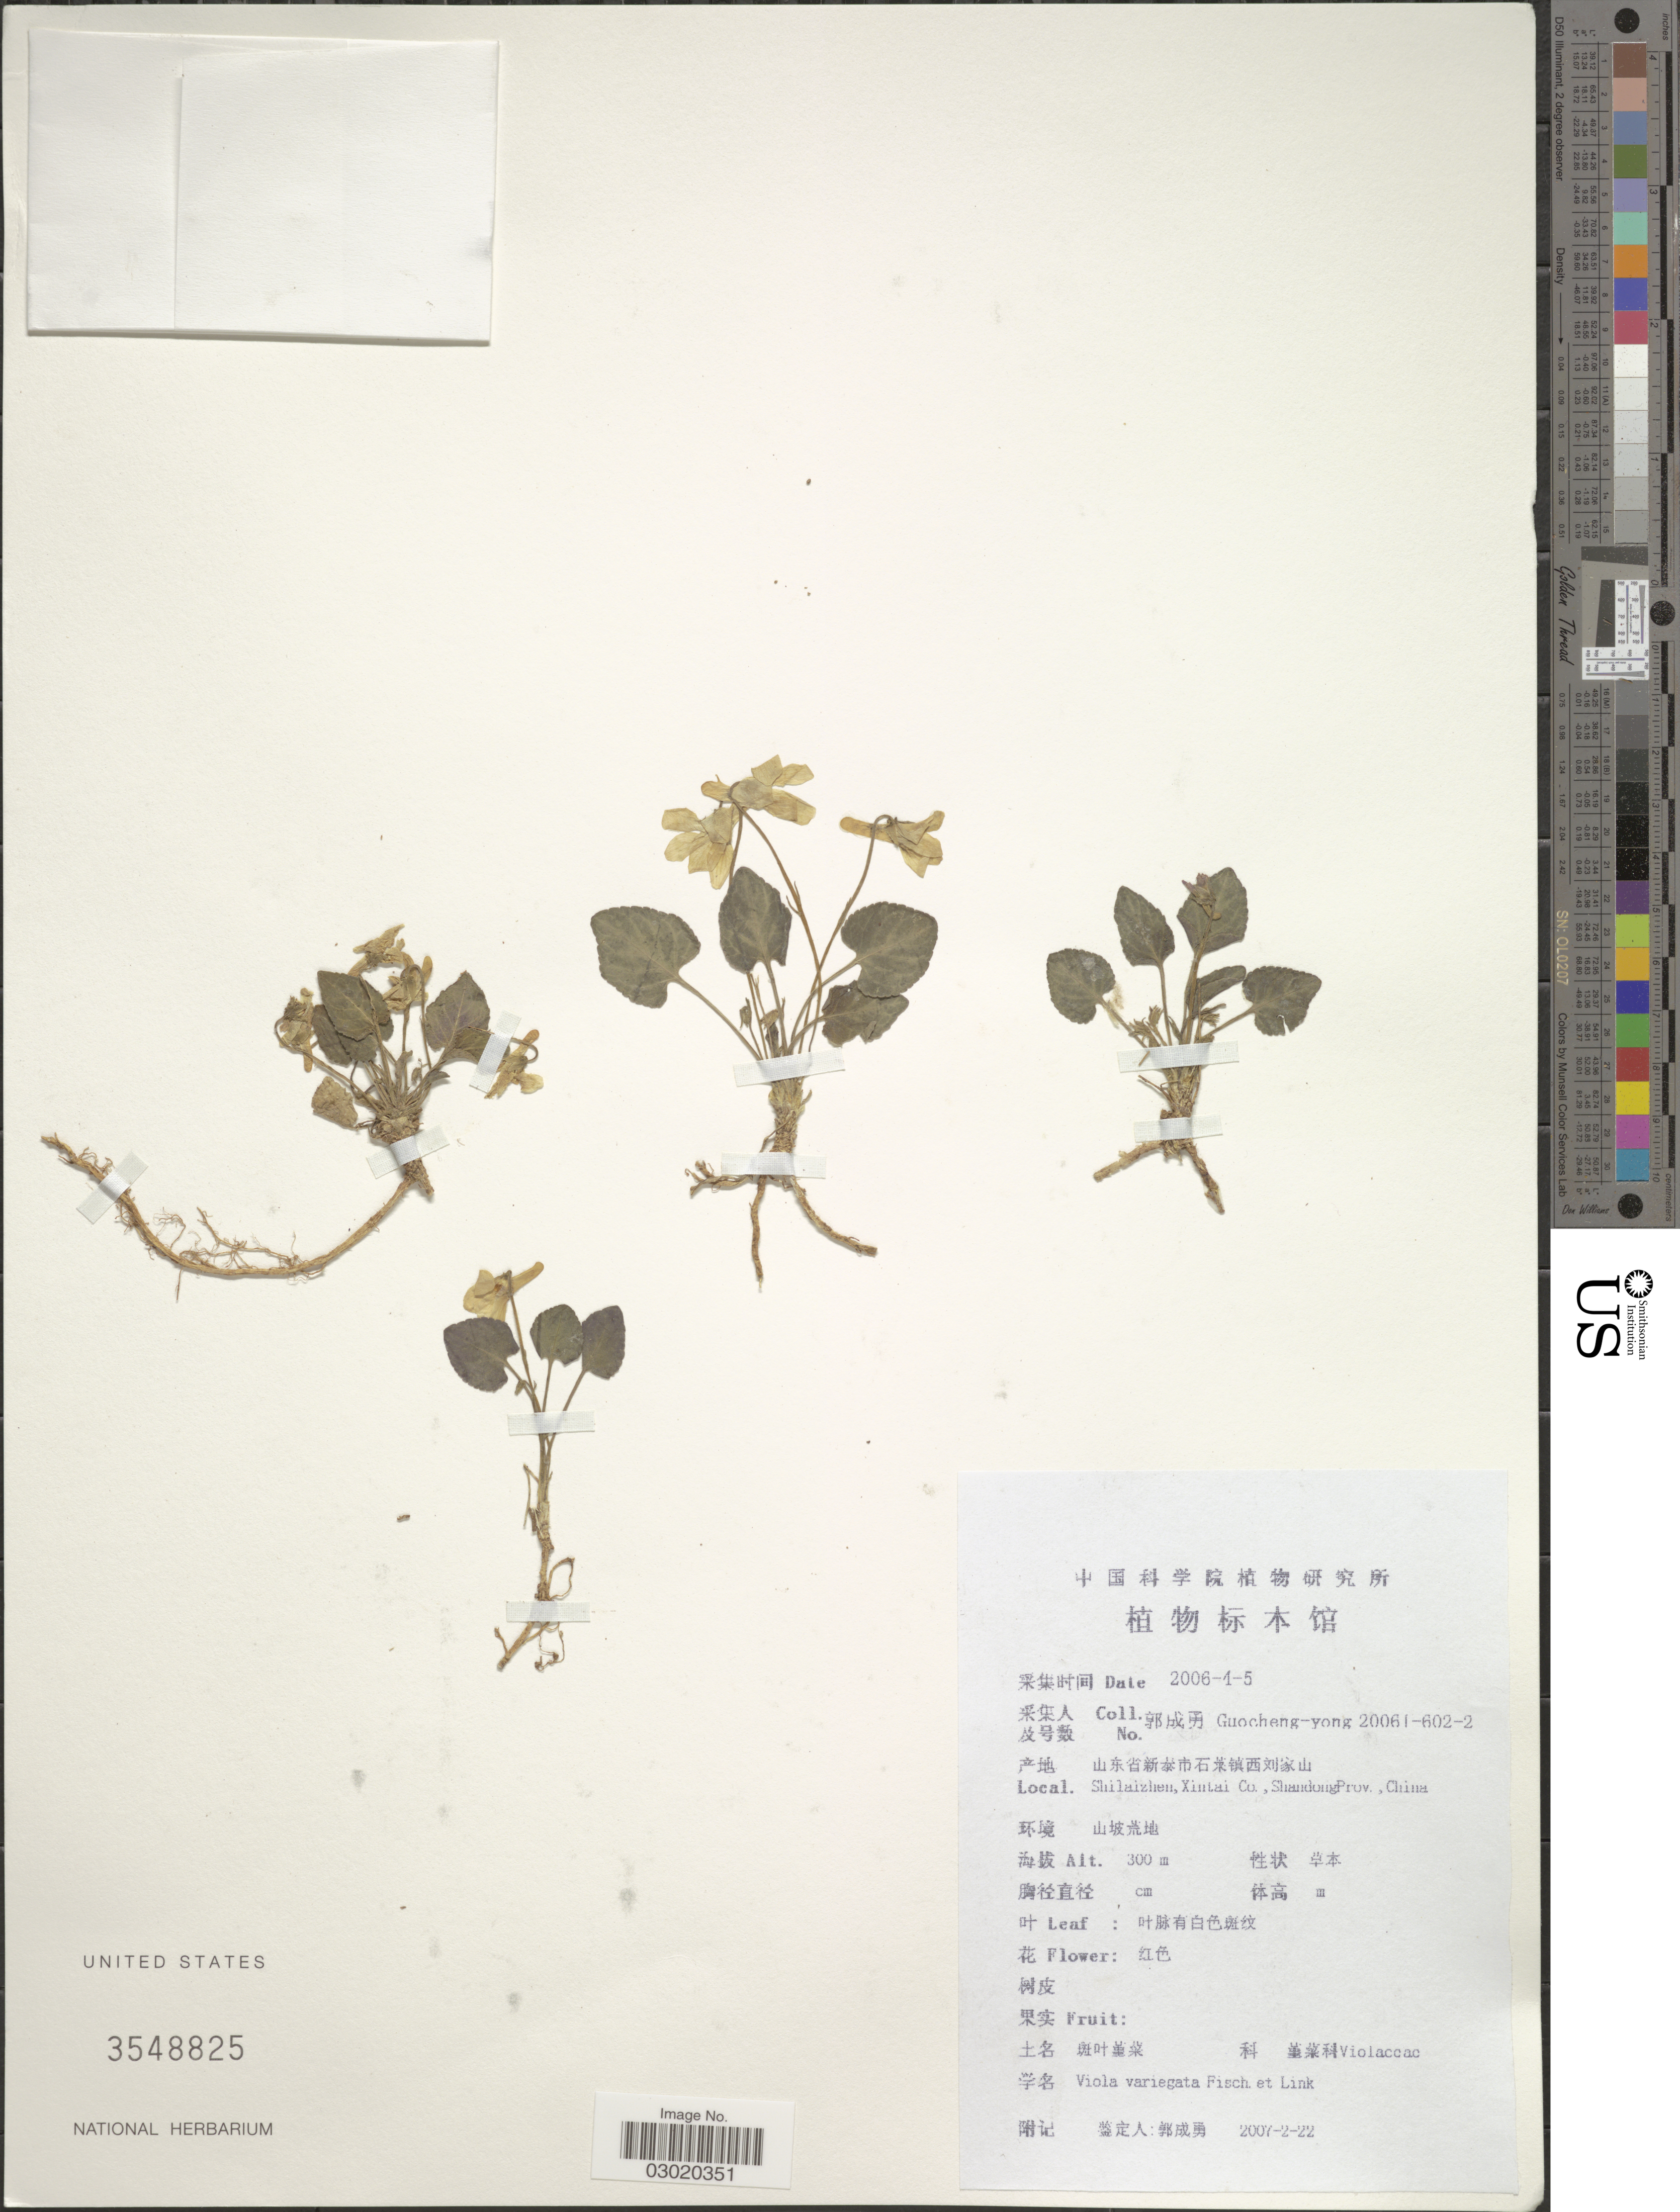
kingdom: Plantae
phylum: Tracheophyta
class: Magnoliopsida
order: Malpighiales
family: Violaceae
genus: Viola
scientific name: Viola variegata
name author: Fisch. ex Link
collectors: Guo cheng-yong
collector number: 20061-602-2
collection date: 2006-04-05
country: China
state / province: Shandong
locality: Shilaizhen, Xintai Co.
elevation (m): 300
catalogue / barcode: US 3548825